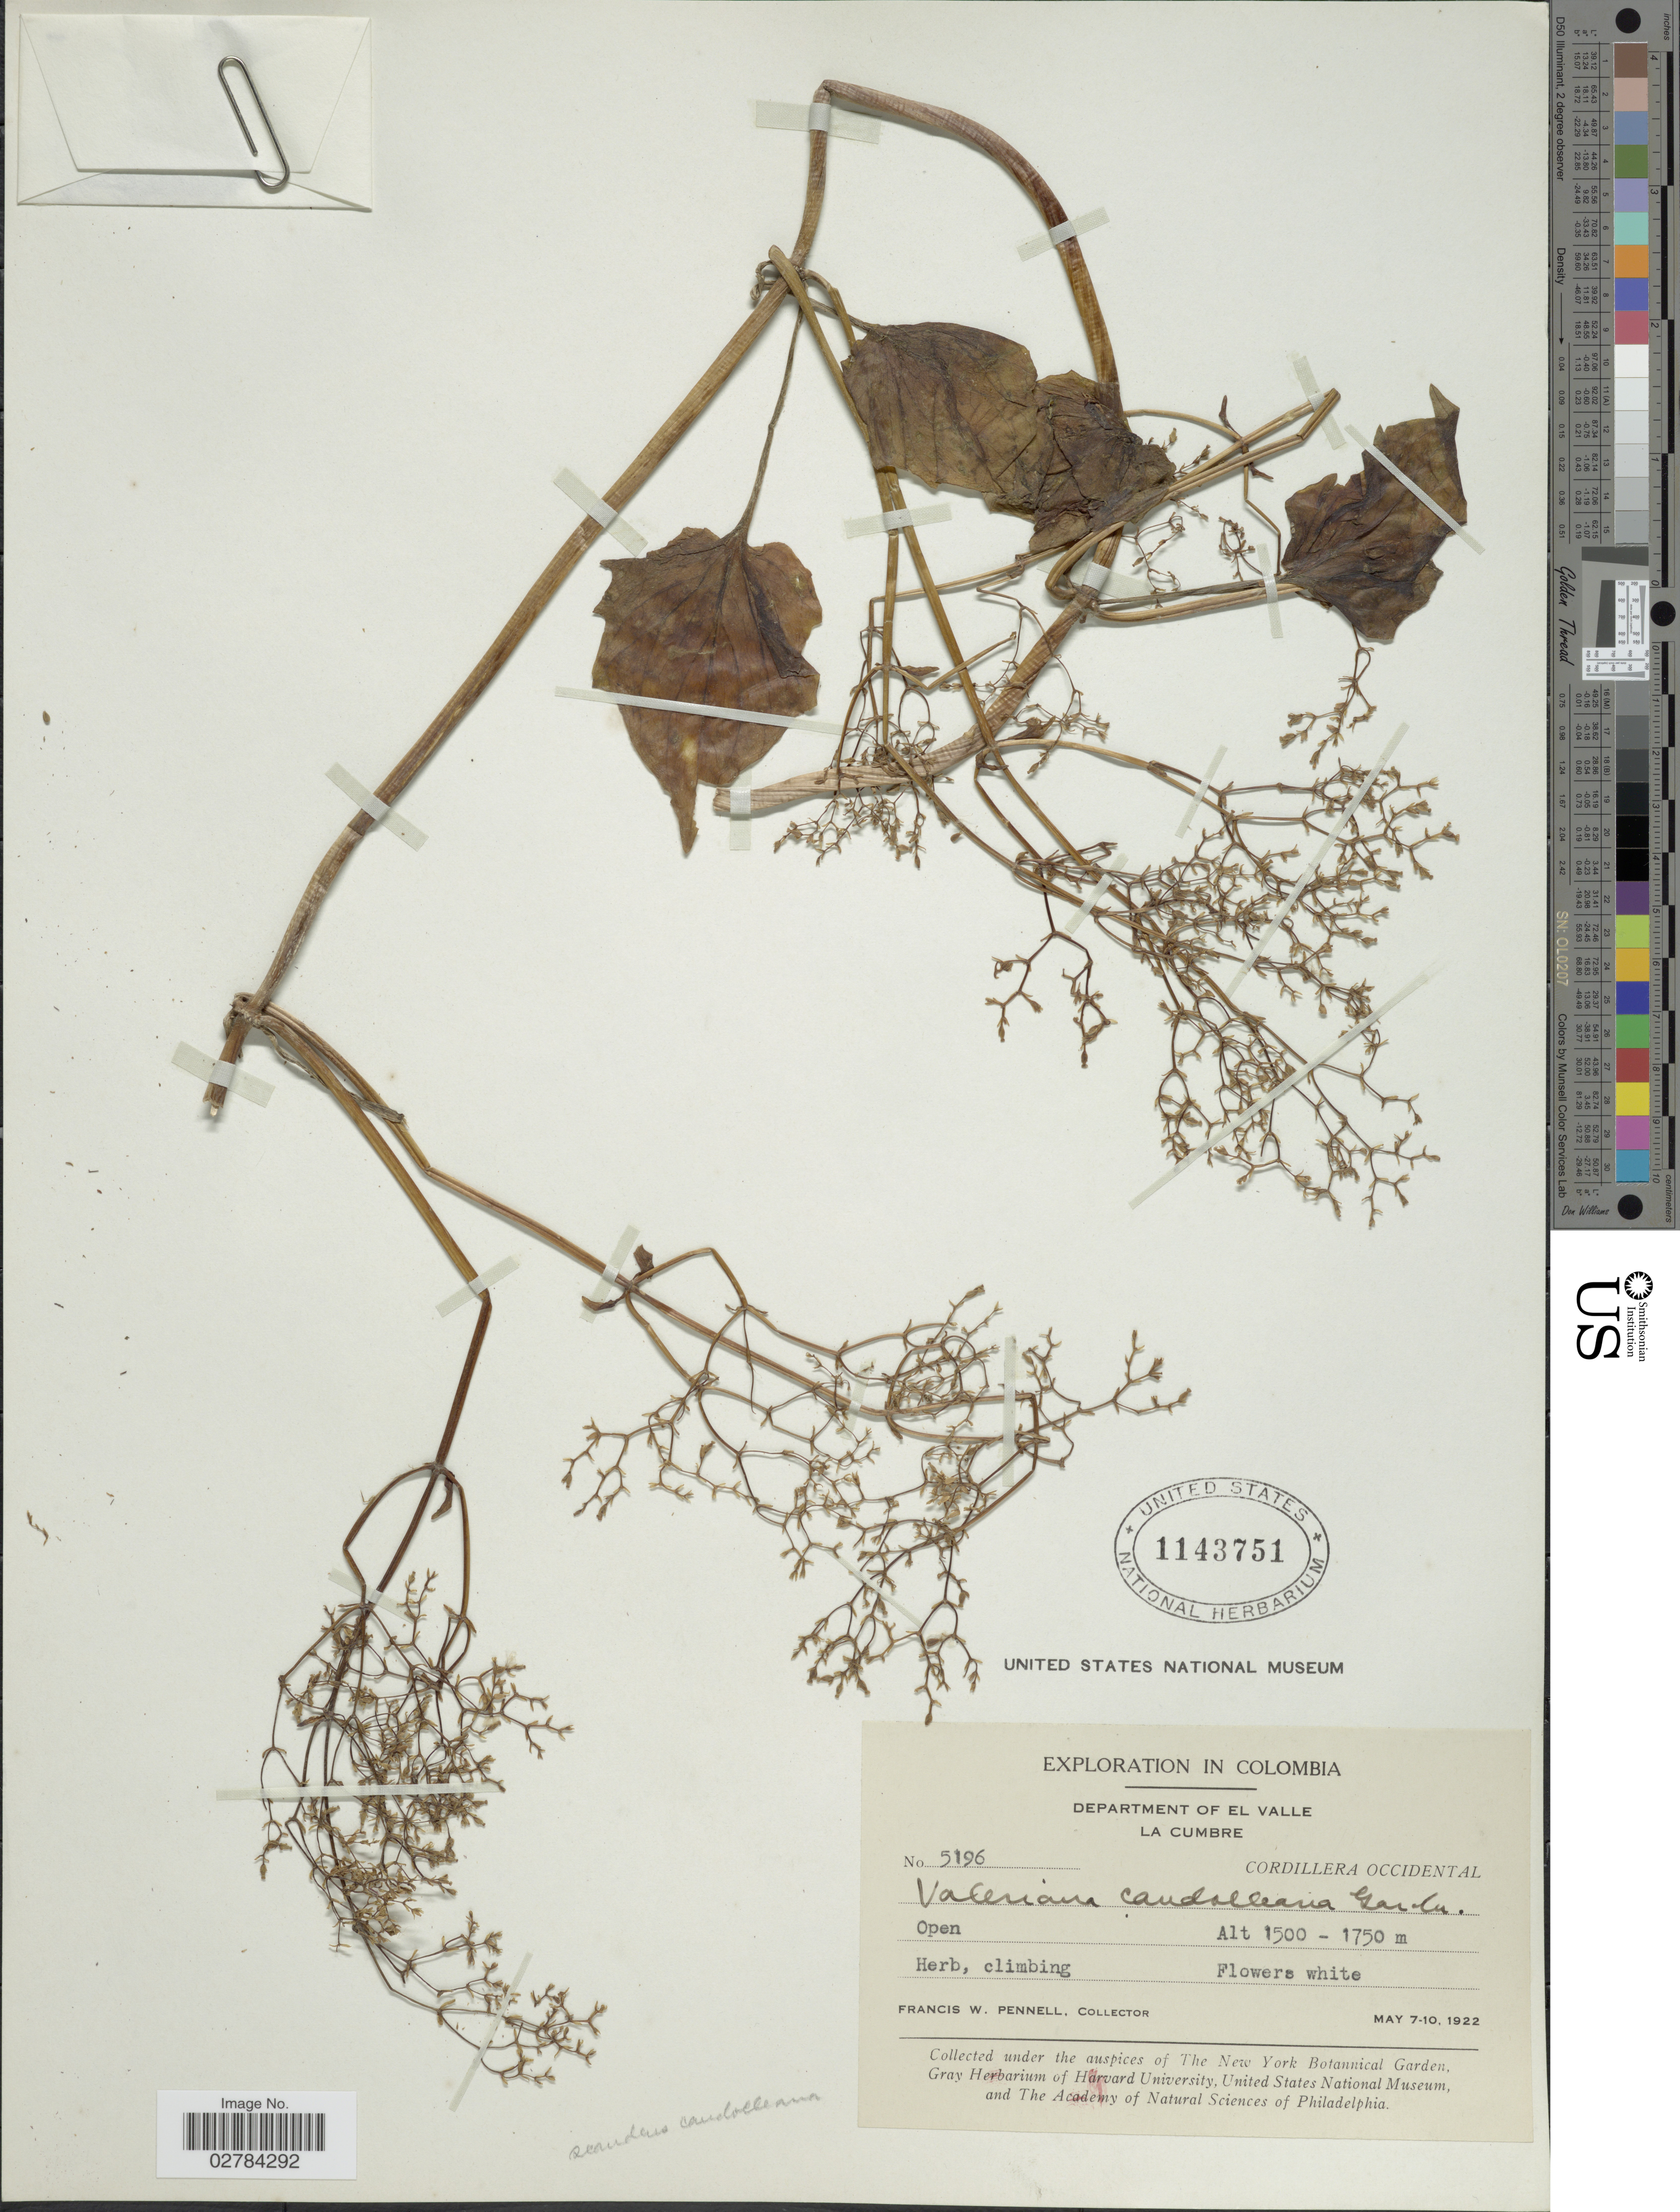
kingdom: Plantae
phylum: Tracheophyta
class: Magnoliopsida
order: Dipsacales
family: Caprifoliaceae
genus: Valeriana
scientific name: Valeriana candolleana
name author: Gardner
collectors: F. W. Pennell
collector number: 5196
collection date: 1922-05-07/1922-05-10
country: Colombia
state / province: Valle del Cauca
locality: Department of El Valle. La Cumbre. Cordillera Occidental.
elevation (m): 1500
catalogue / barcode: US 1143751